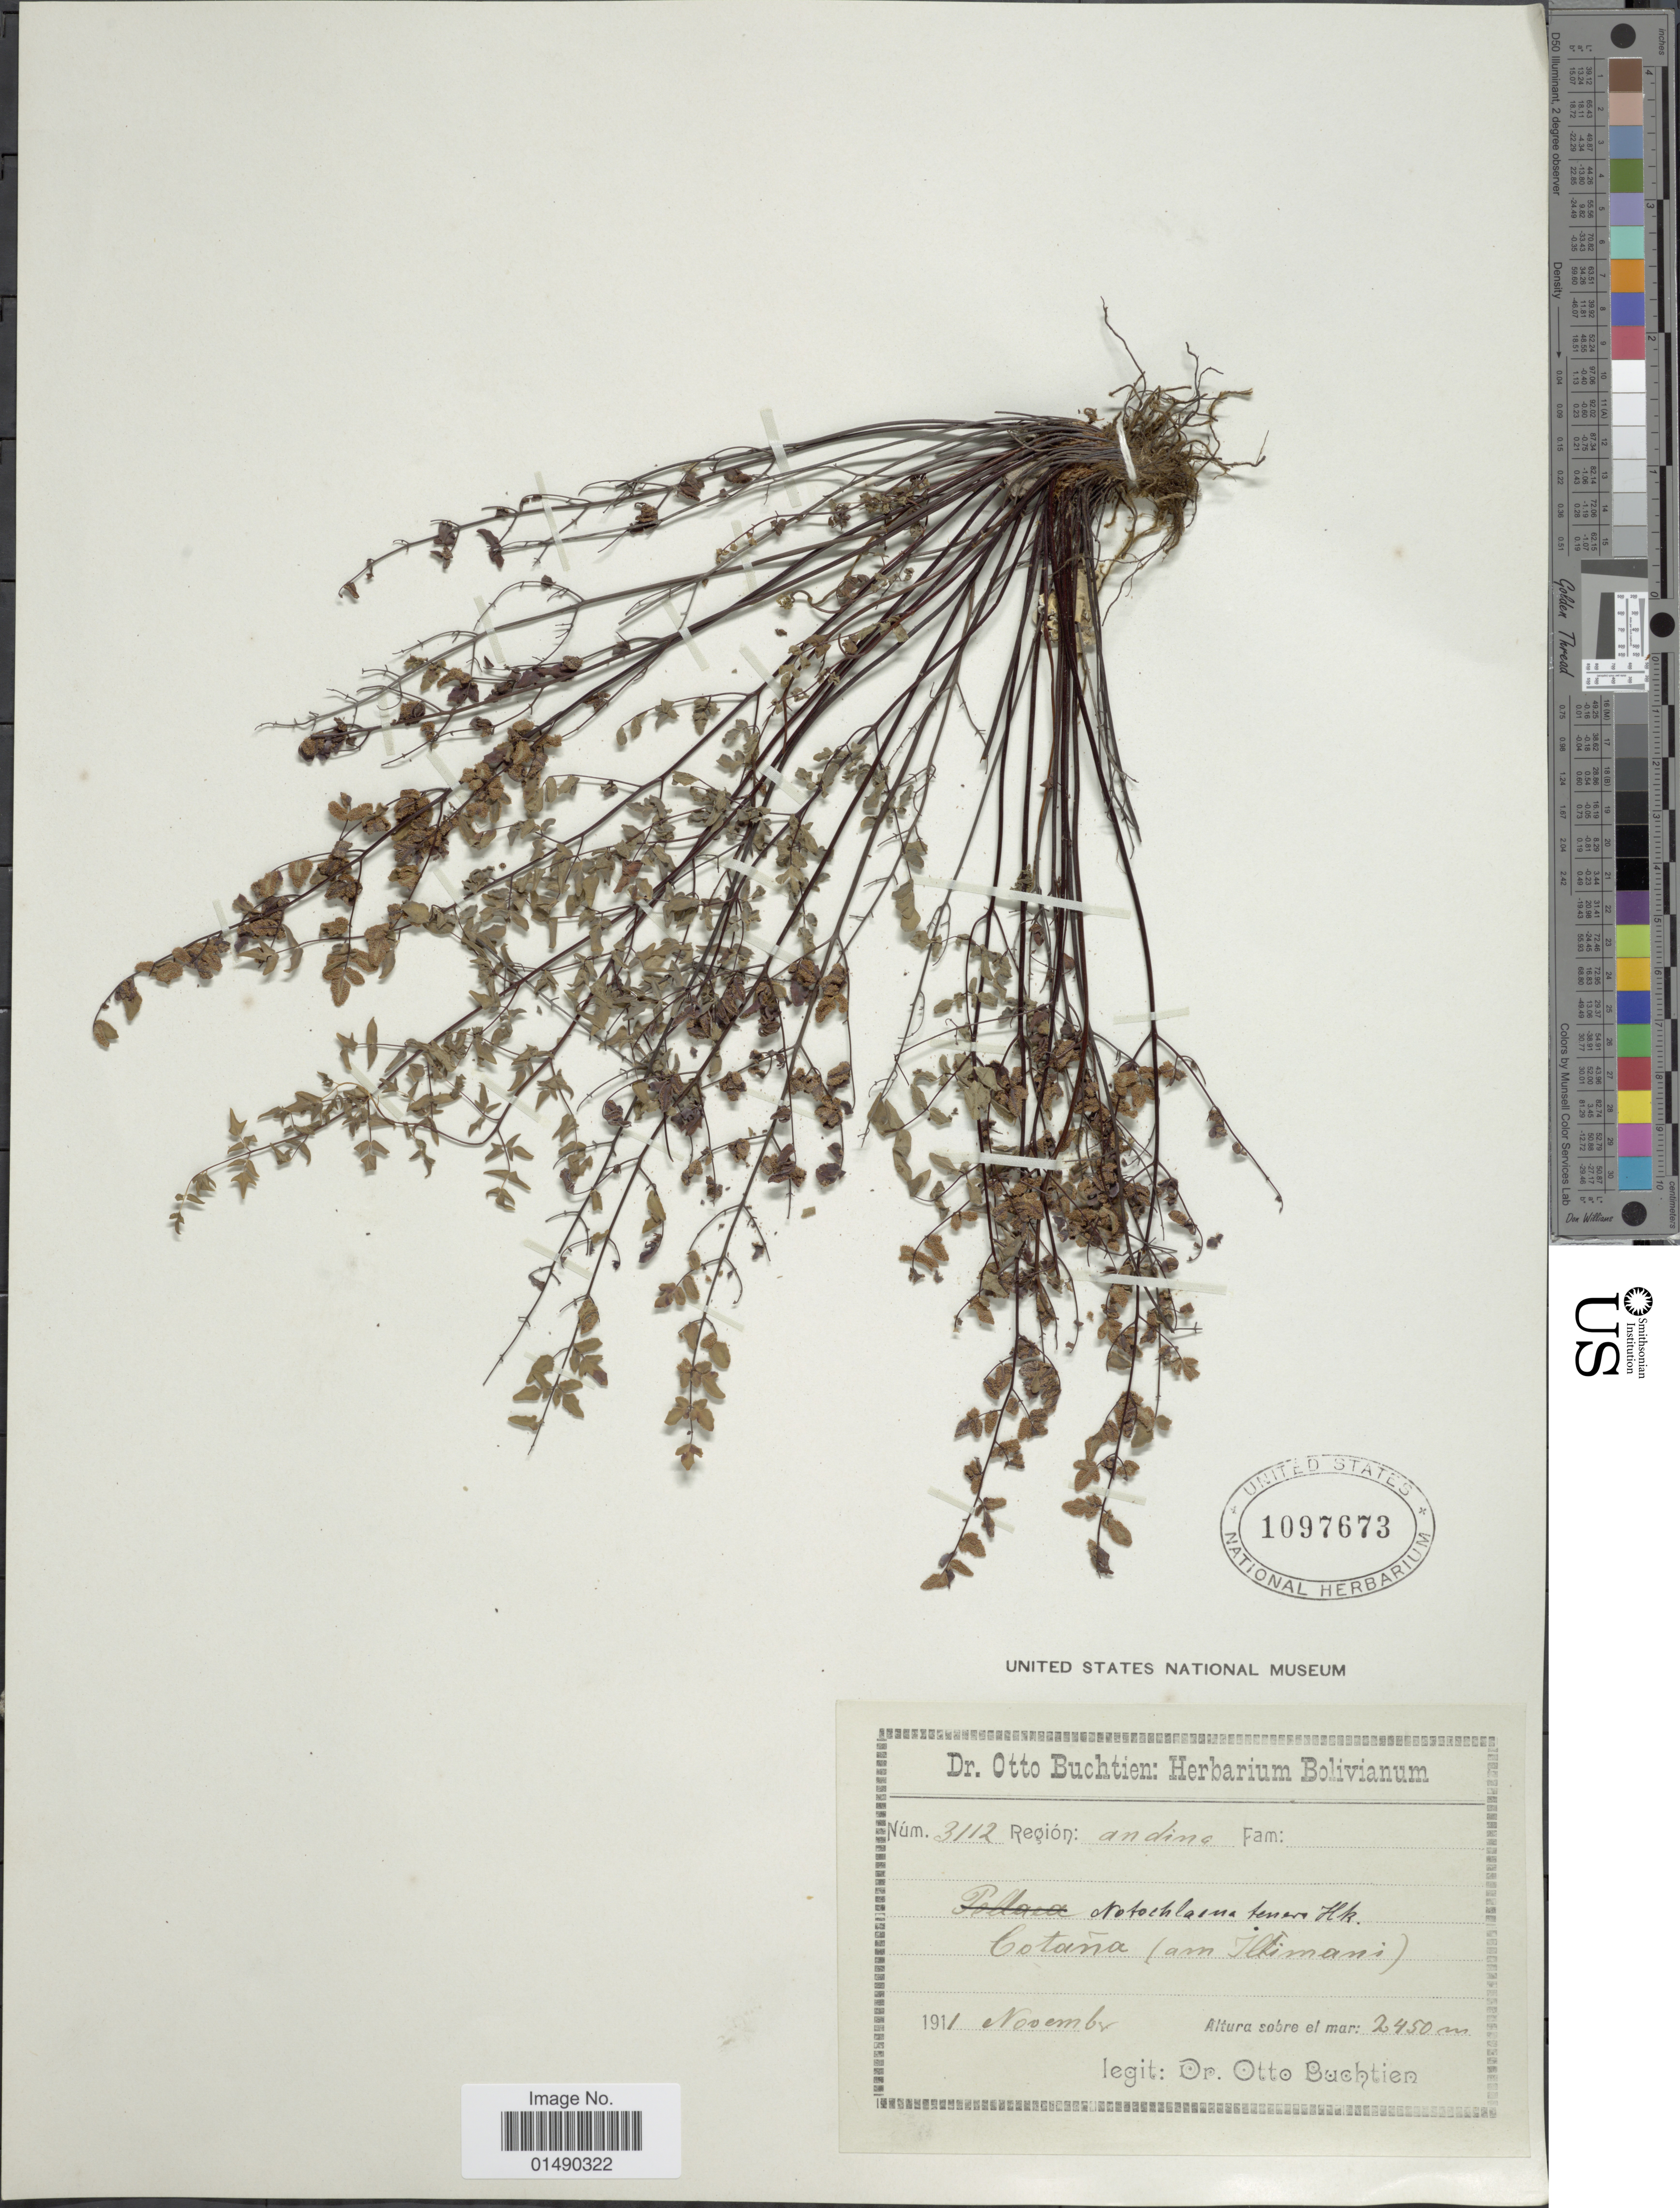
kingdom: Plantae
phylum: Tracheophyta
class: Polypodiopsida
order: Polypodiales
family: Pteridaceae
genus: Argyrochosma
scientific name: Argyrochosma nivea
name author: (Poir.) Windham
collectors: O. Buchtien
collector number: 3112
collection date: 1911-11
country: Bolivia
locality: Region Andina, Cotaña (at the Illimani).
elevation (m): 2450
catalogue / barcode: US 1097673